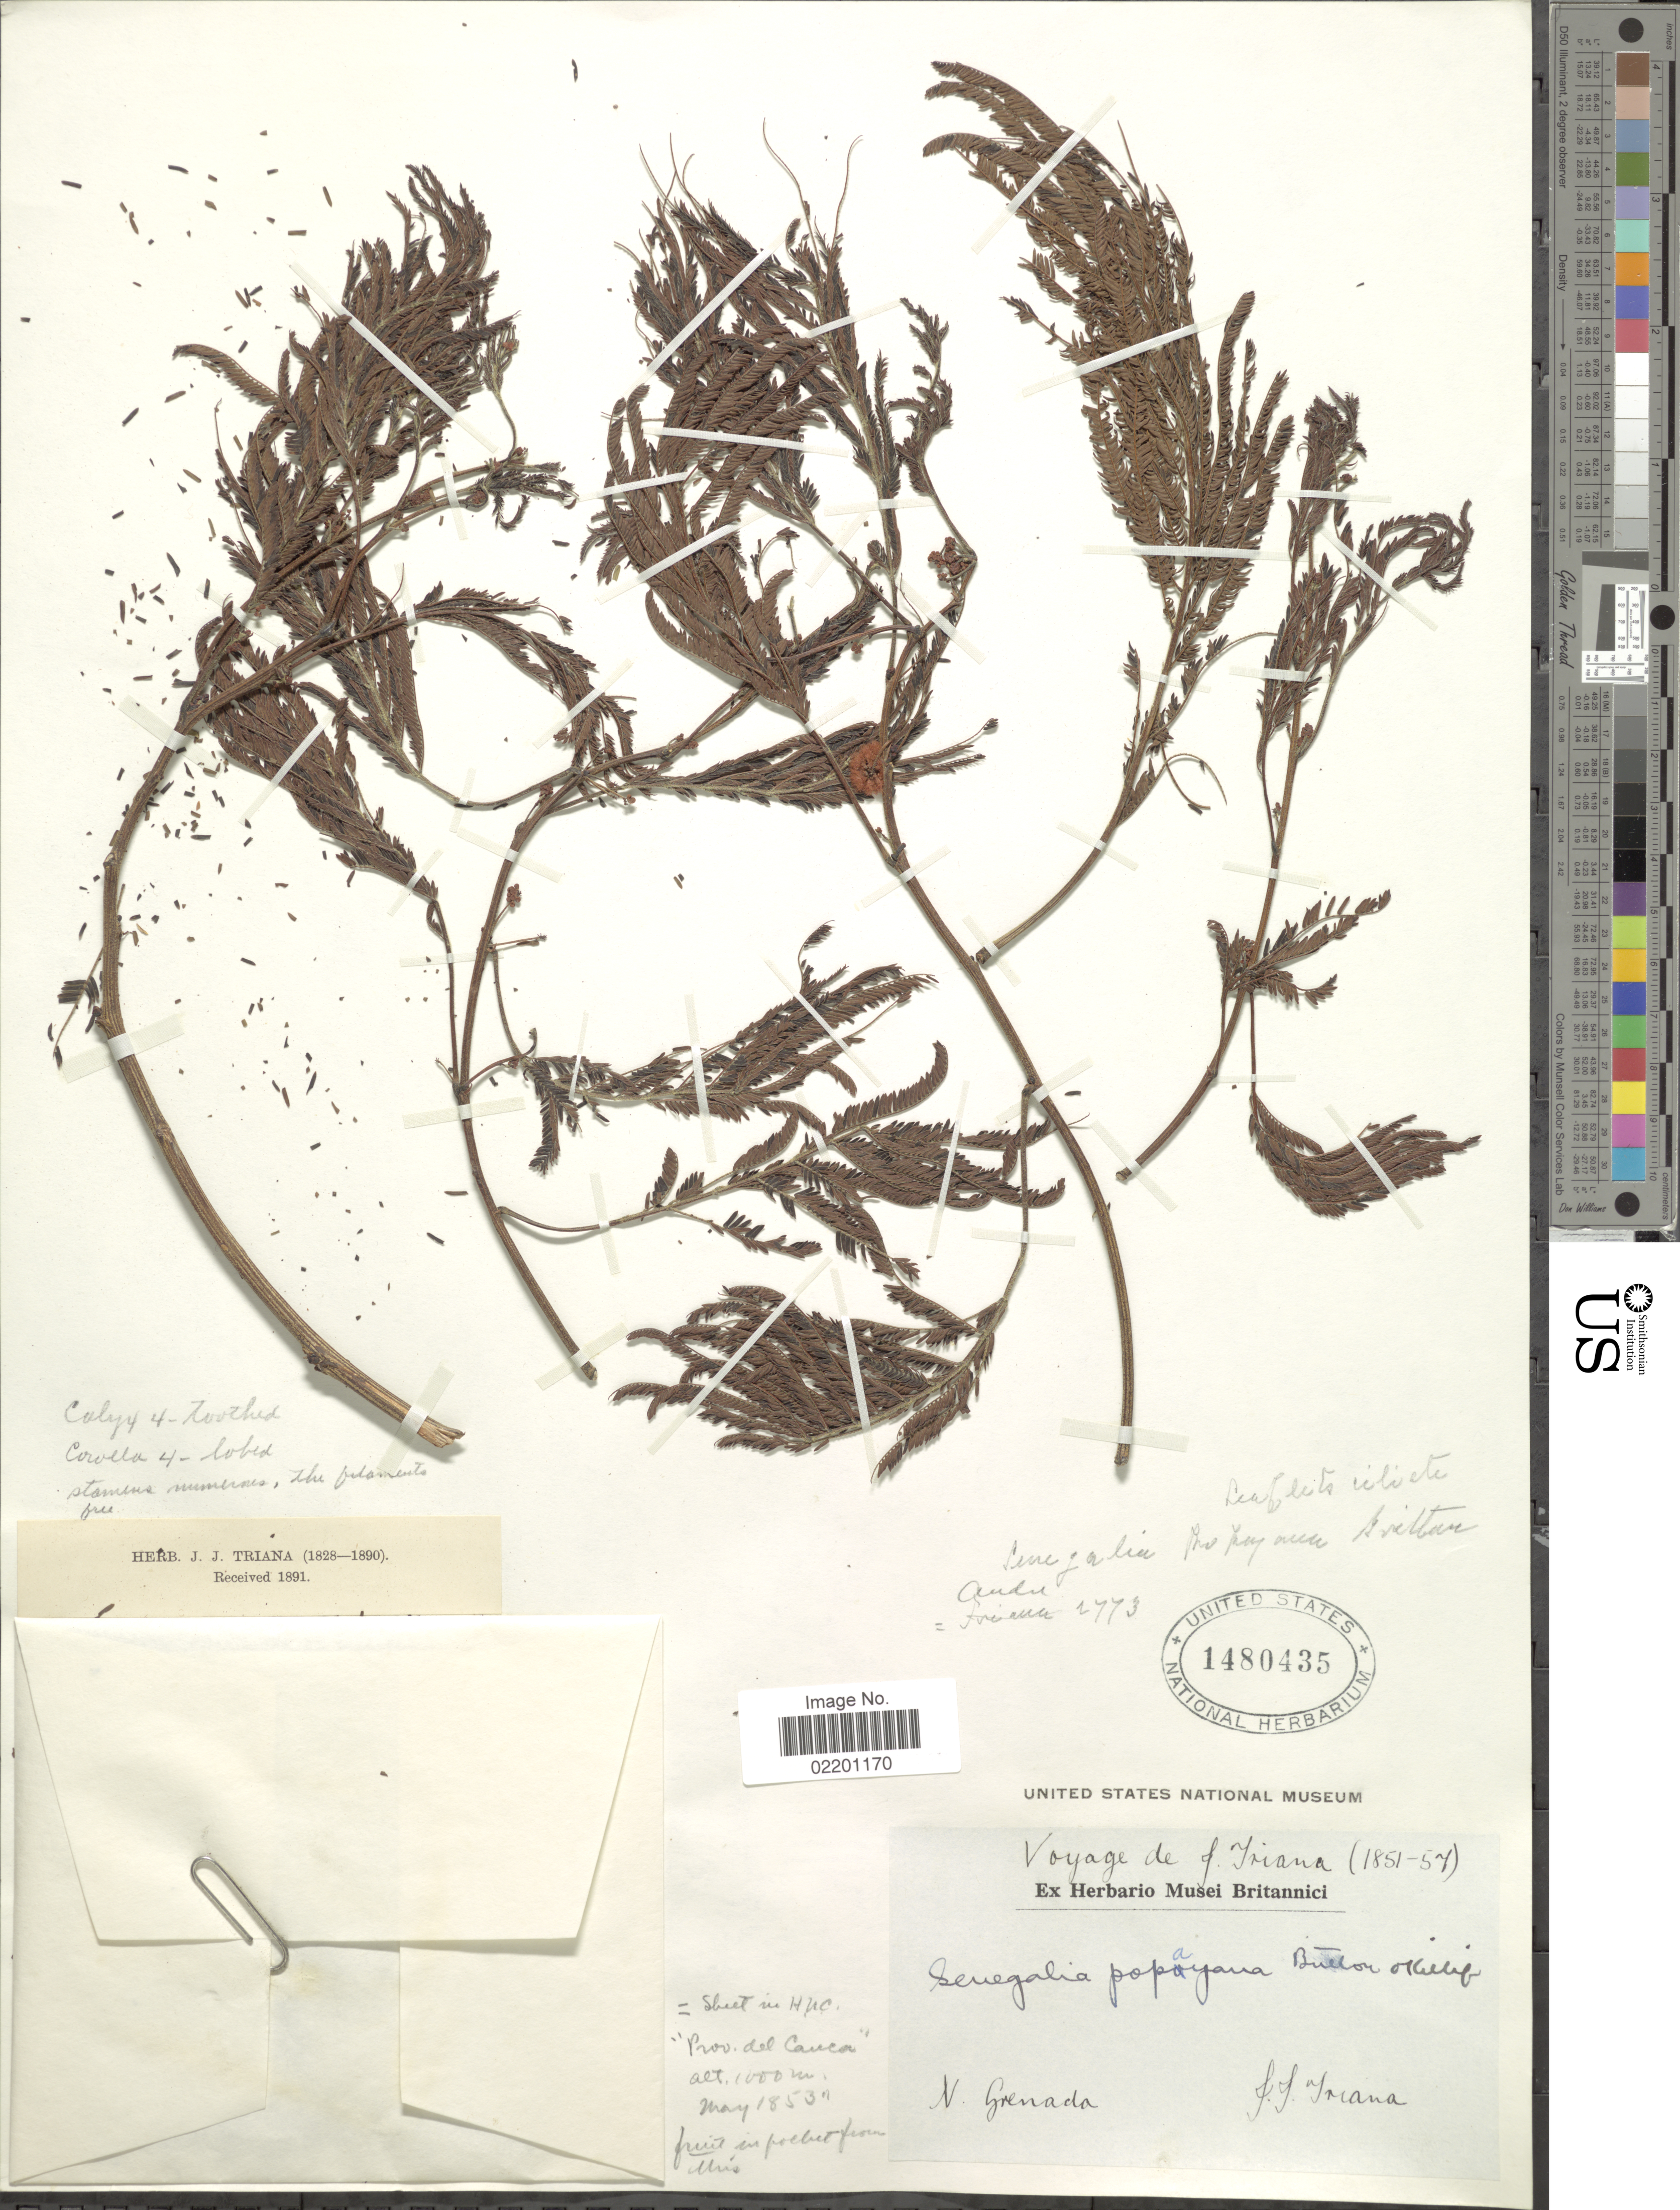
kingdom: Plantae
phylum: Tracheophyta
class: Magnoliopsida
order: Fabales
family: Fabaceae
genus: Senegalia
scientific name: Senegalia popayana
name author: Britton & Killip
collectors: J. J. Triana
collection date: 1851/1857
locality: N. Grenada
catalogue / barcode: US 1480435